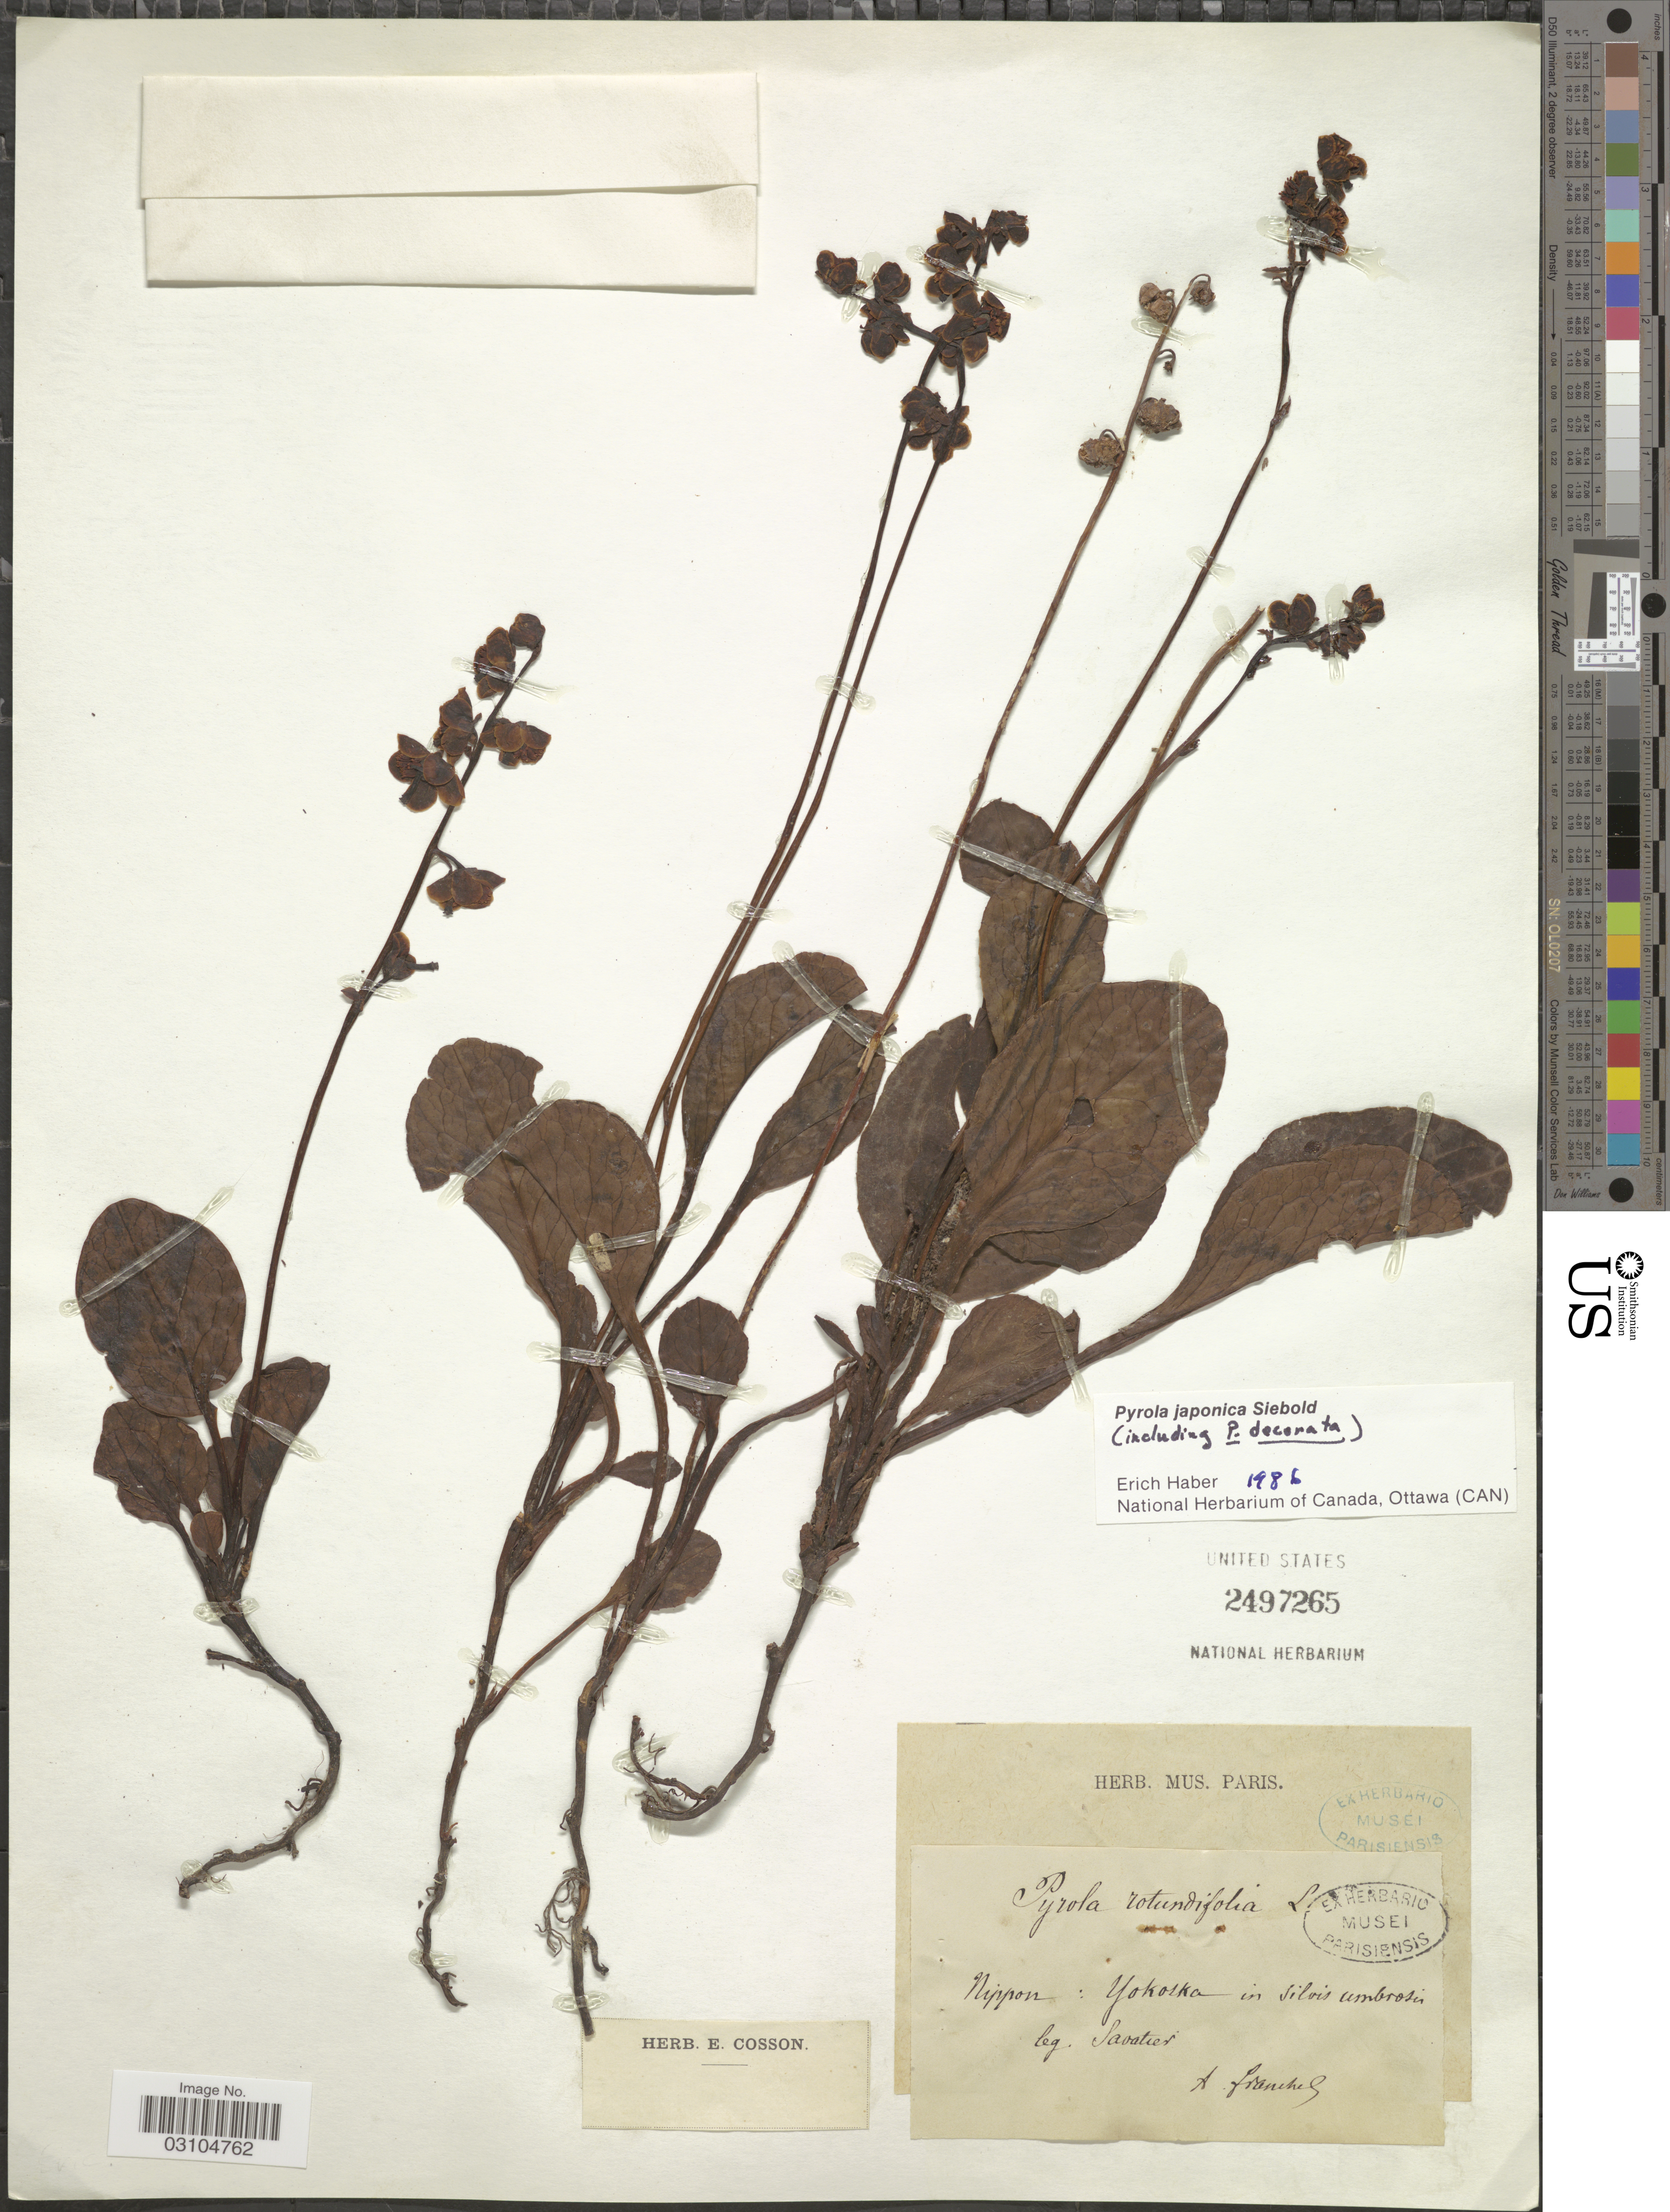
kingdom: Plantae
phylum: Tracheophyta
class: Magnoliopsida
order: Ericales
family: Ericaceae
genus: Pyrola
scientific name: Pyrola japonica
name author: Klenze ex Alef.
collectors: Savatier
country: Japan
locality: Nippon: Yokorka- in silvis umbrosis.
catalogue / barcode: US 2497265